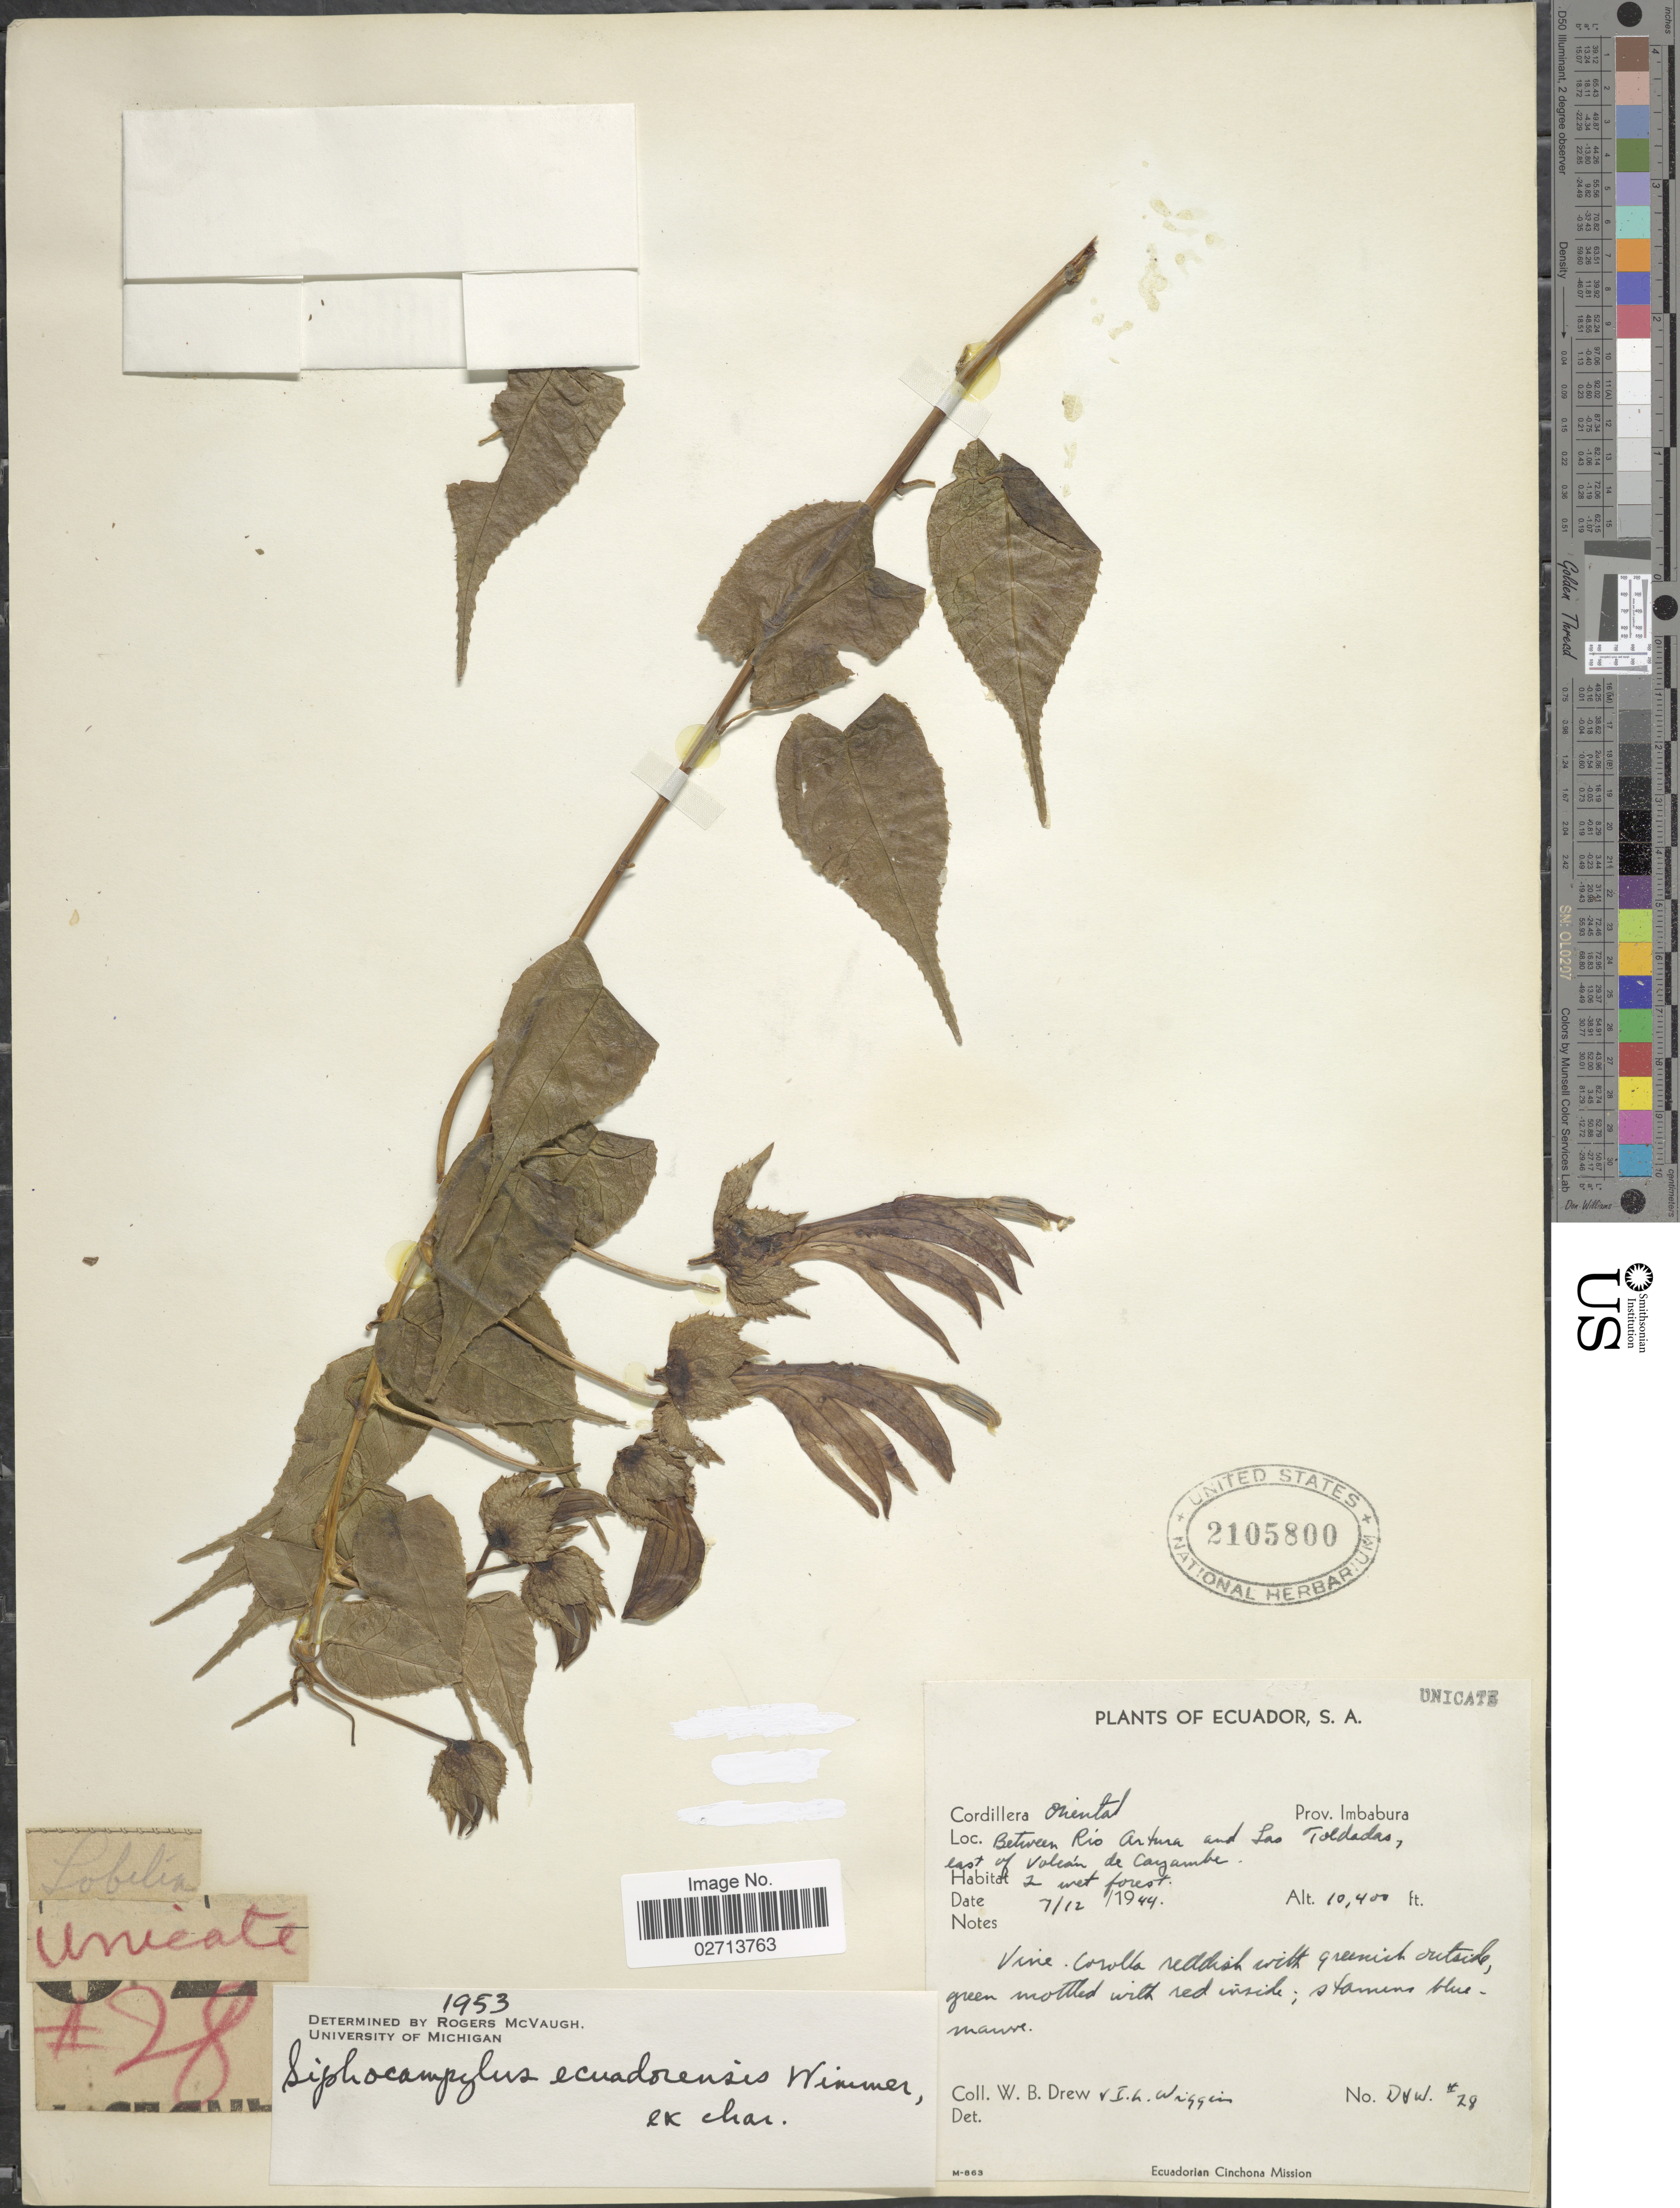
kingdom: Plantae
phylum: Tracheophyta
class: Magnoliopsida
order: Asterales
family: Campanulaceae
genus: Siphocampylus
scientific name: Siphocampylus ecuadorensis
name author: E. Wimm.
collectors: W. B. Drew & I. L. Wiggins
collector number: D&W 28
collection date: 1944-12-07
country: Ecuador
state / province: Imbabura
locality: Cordillera Oriental, Prov. Imbabura, Between Río Artura and Las Toldadas, east of Volcán de Cayambe, In wet forest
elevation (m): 3170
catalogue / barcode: US 2105800